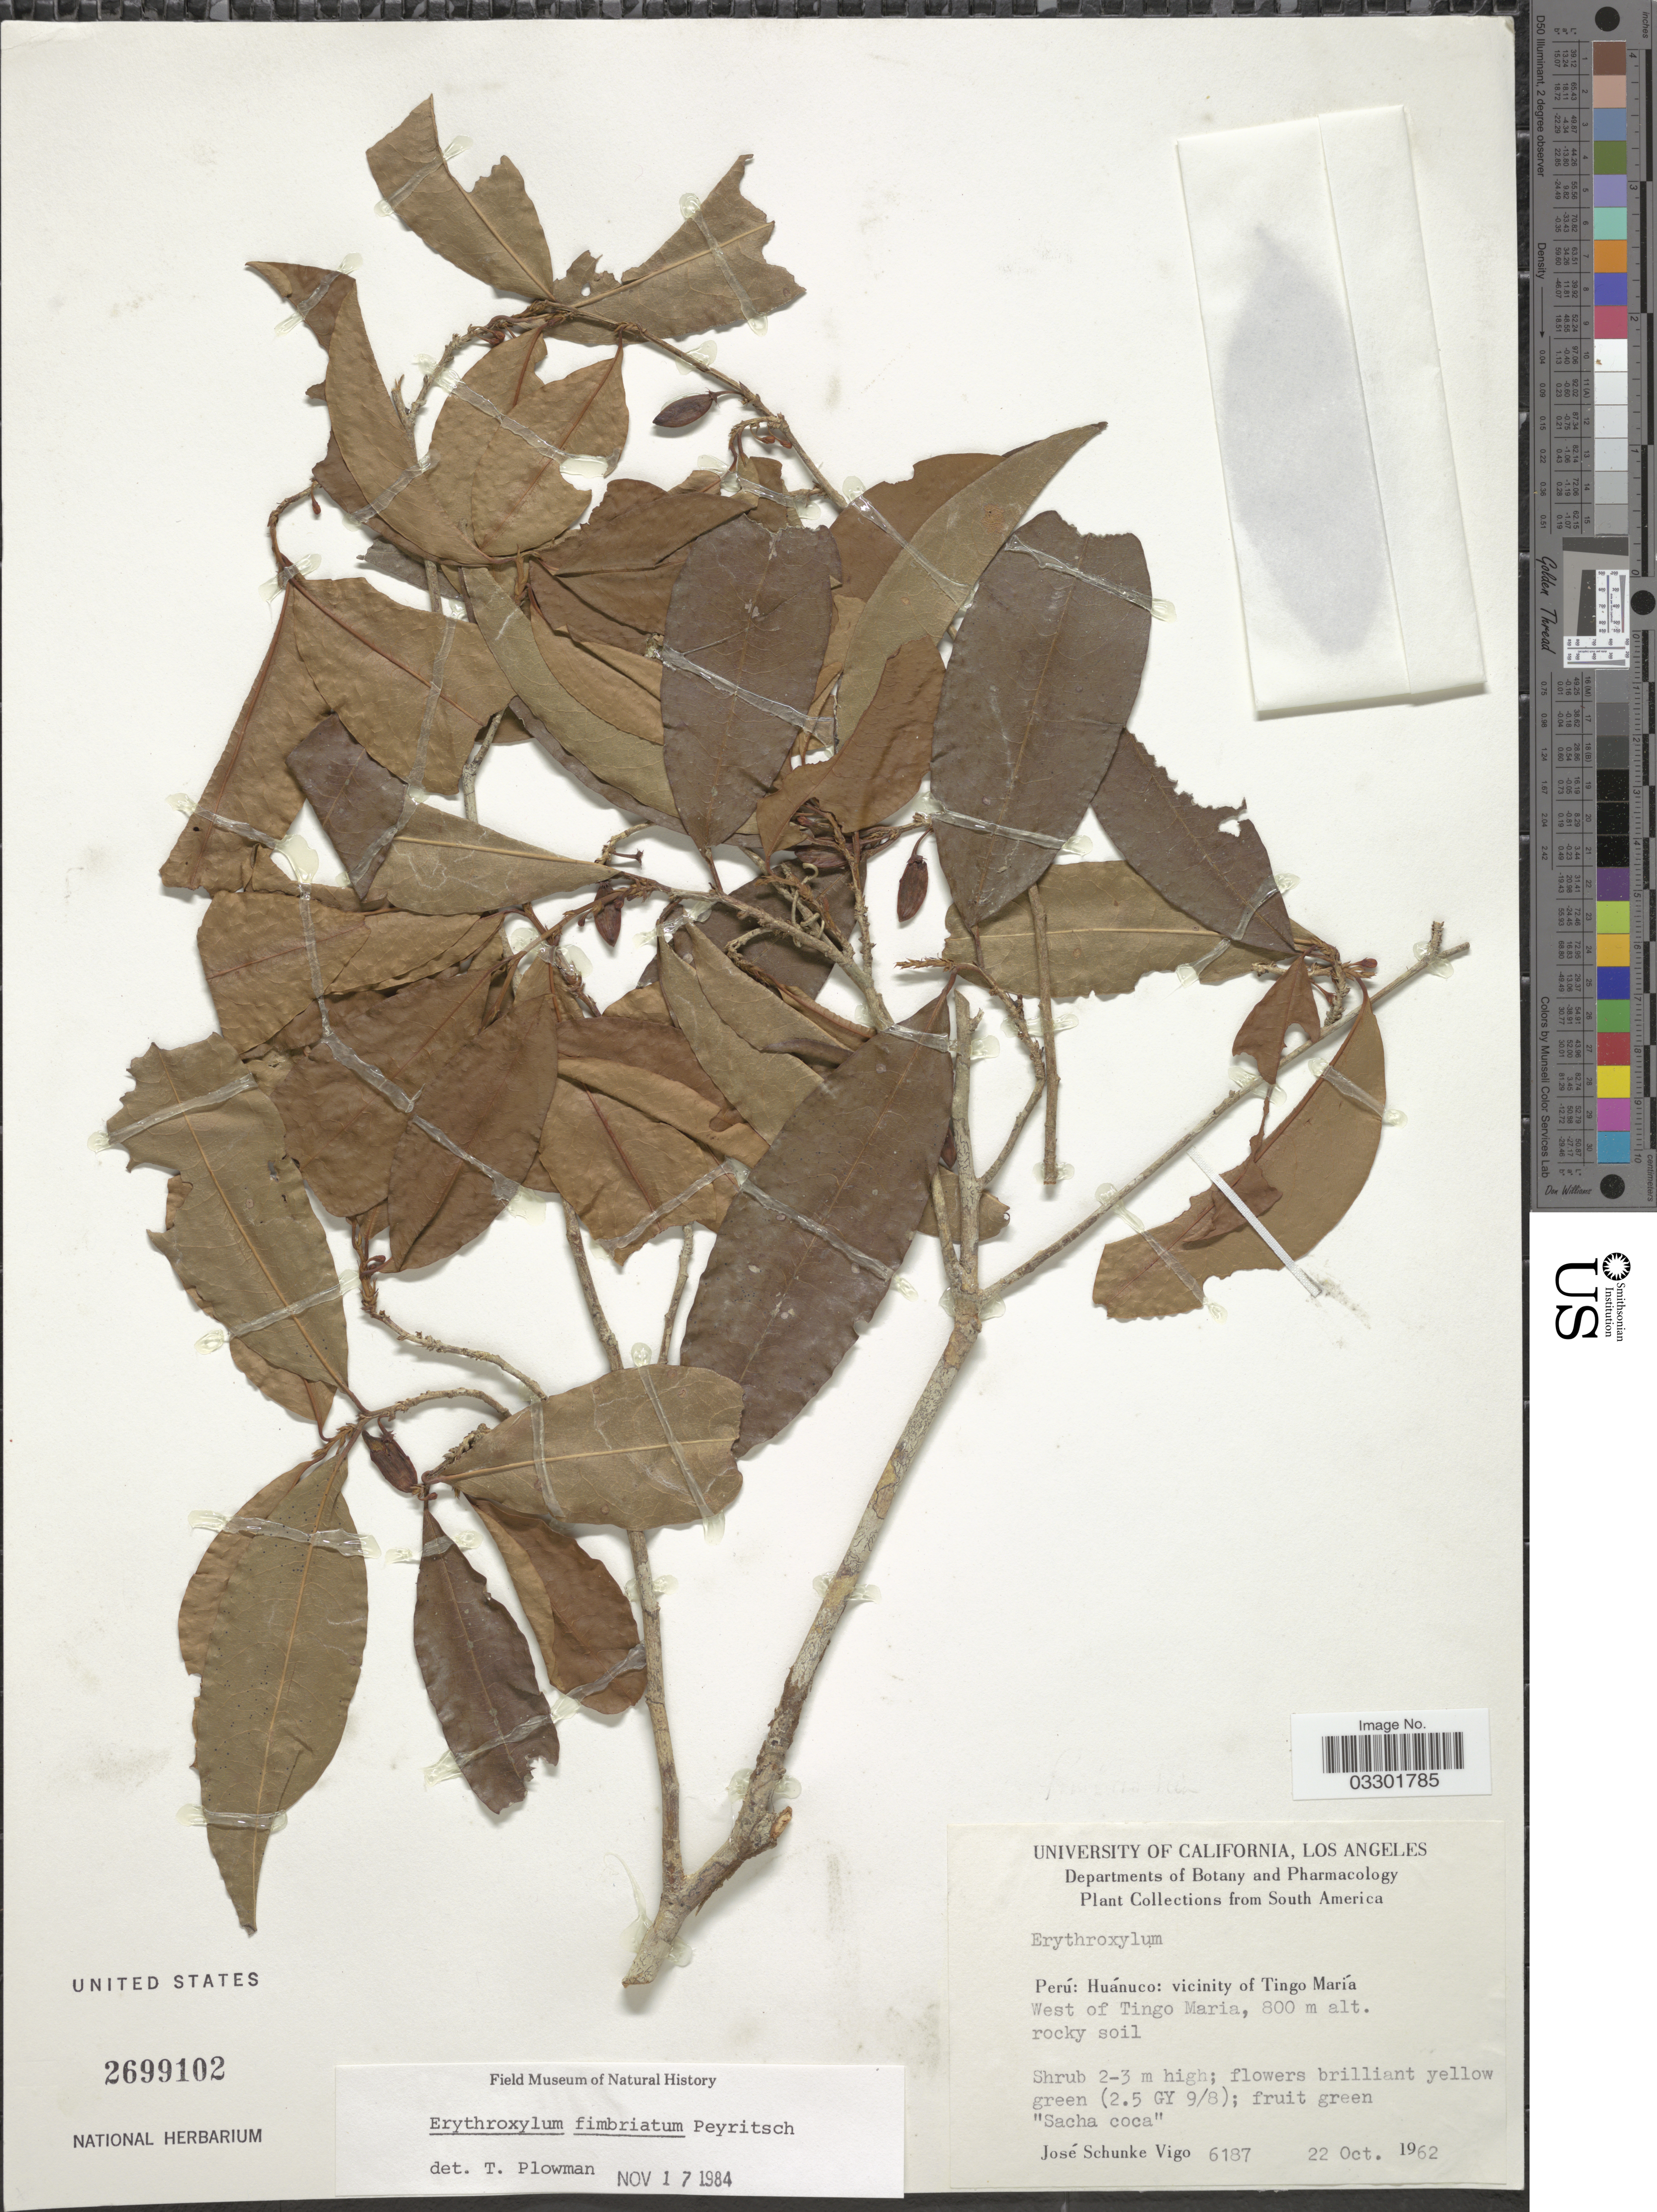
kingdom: Plantae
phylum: Tracheophyta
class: Magnoliopsida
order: Malpighiales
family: Erythroxylaceae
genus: Erythroxylum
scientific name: Erythroxylum fimbriatum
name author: Peyr.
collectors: J. Schunke Vigo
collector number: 6187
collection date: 1962-10-22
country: Peru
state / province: Huánuco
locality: Vicinity of Tingo María. West of Tingo Maria.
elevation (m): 800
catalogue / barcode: US 2699102